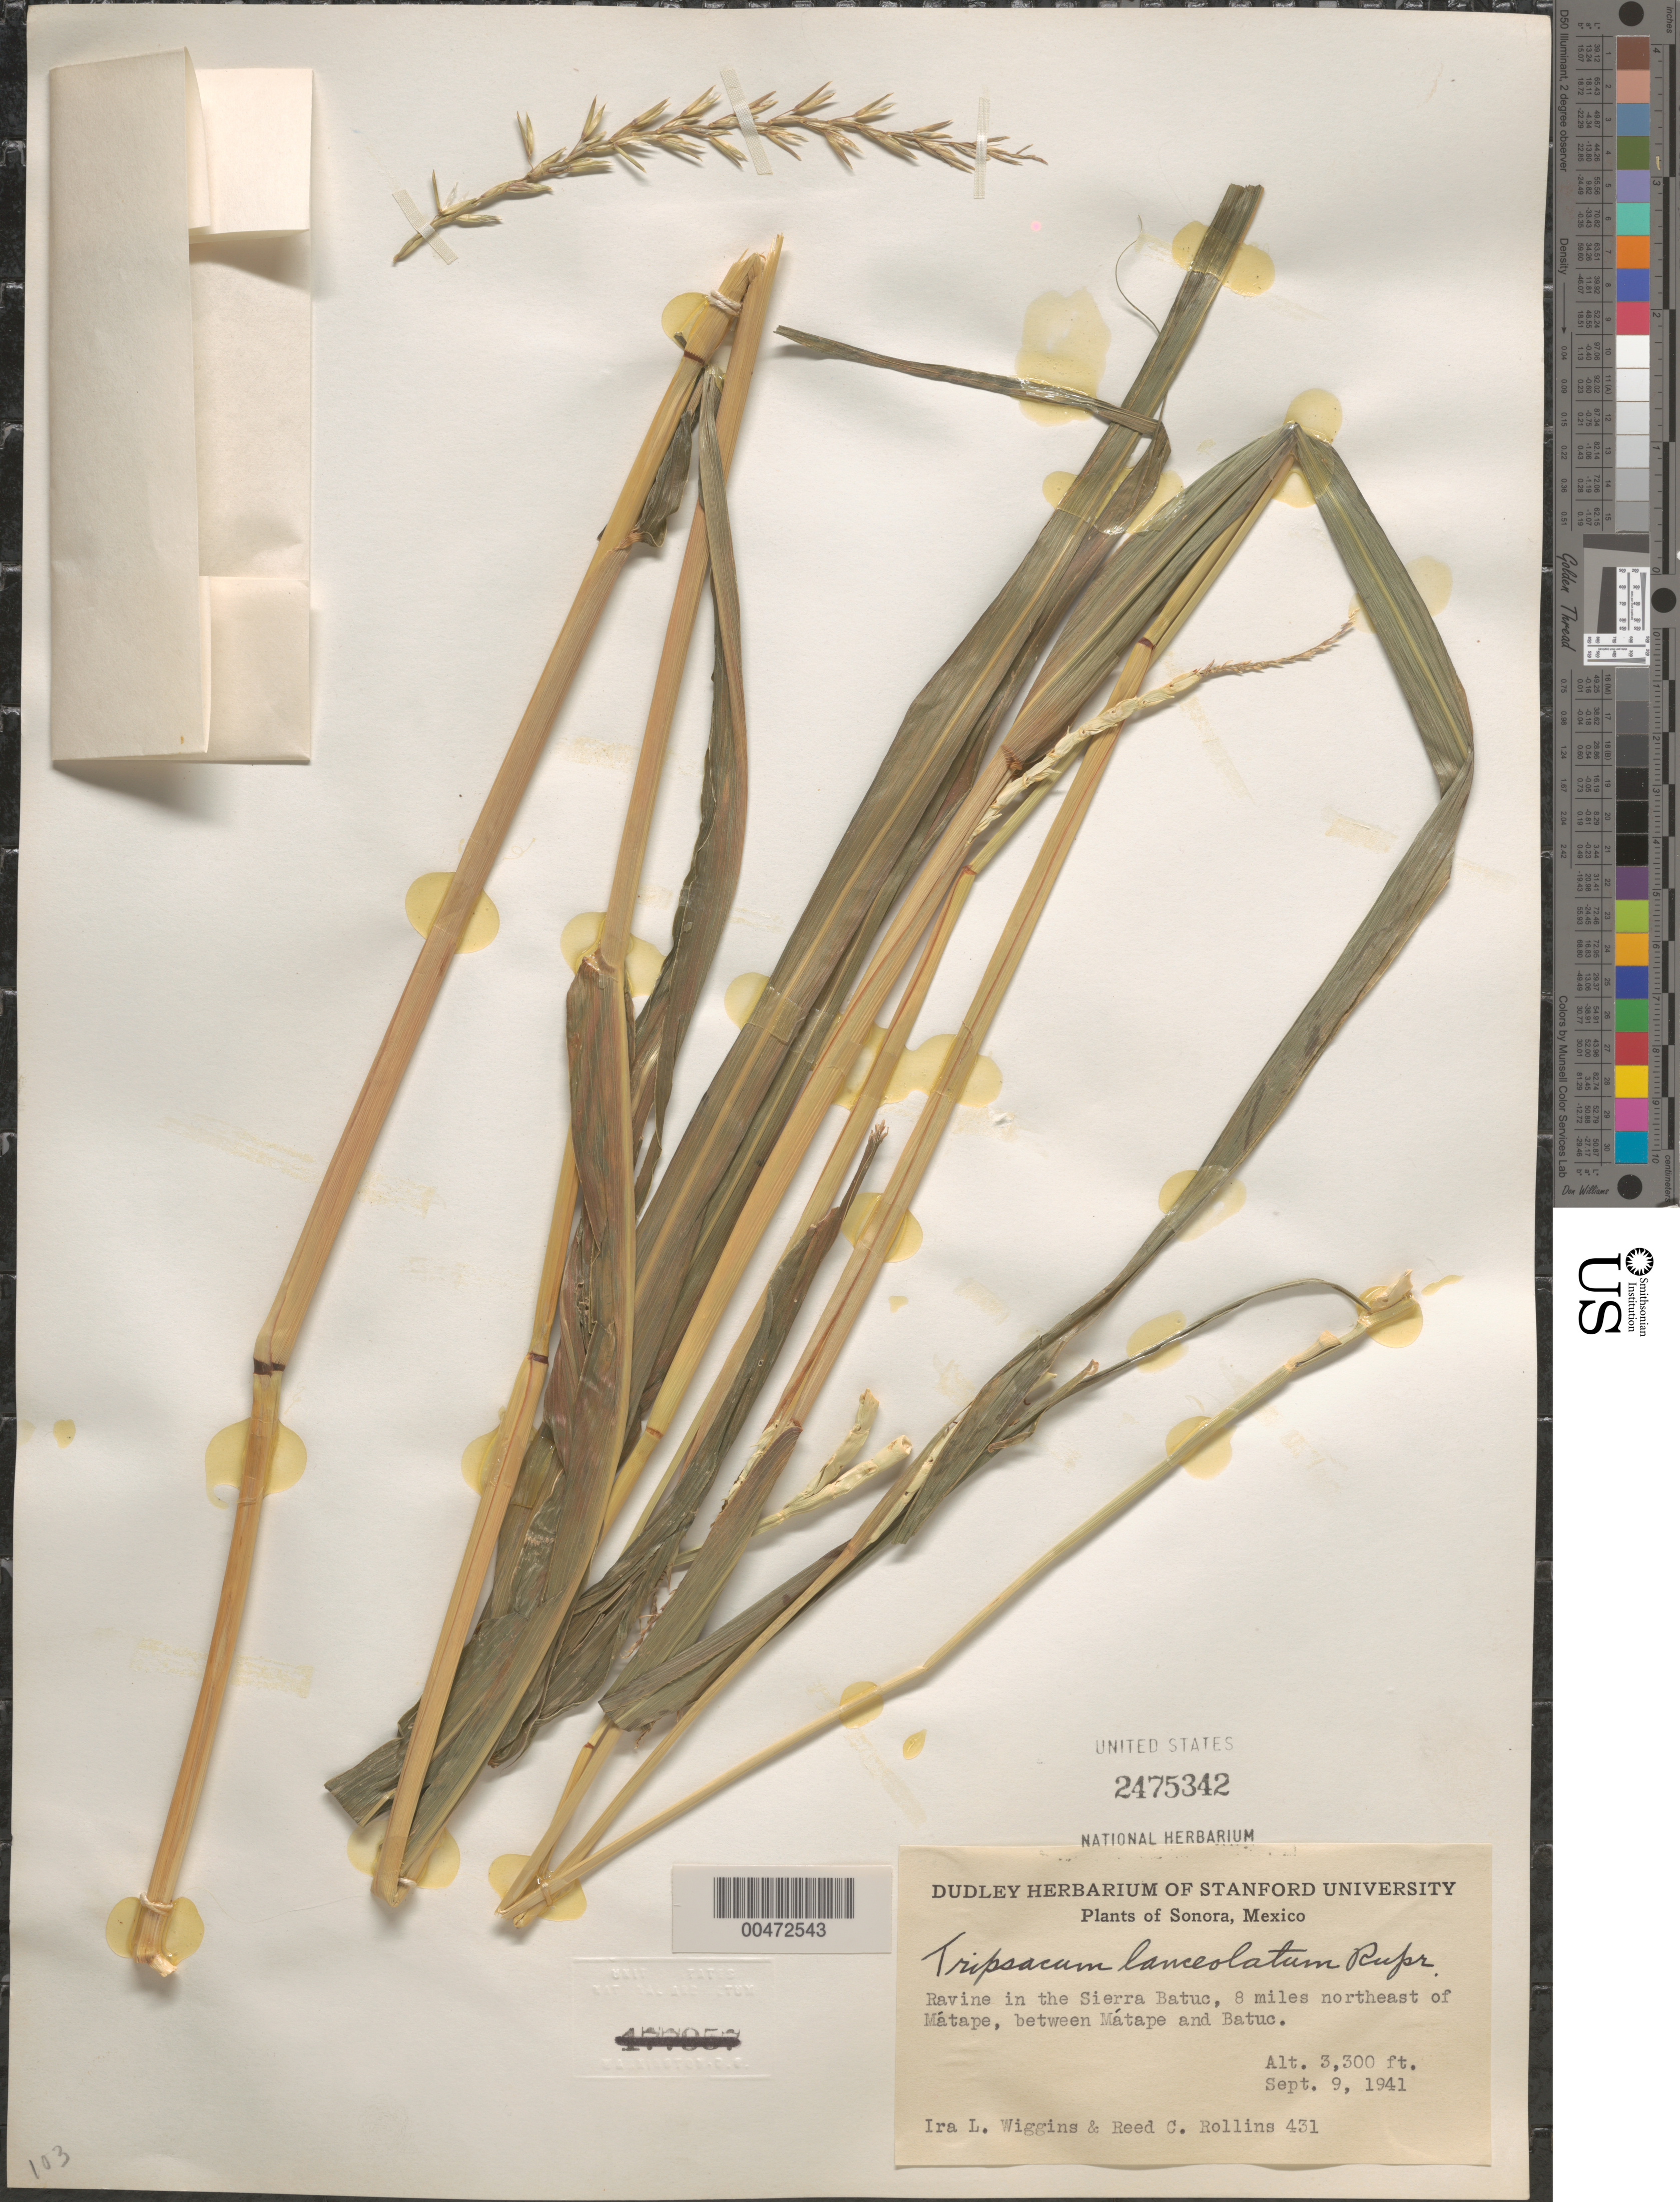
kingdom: Plantae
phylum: Tracheophyta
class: Liliopsida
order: Poales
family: Poaceae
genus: Tripsacum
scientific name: Tripsacum lanceolatum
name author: Rupr. ex E. Fourn.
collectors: I. L. Wiggins & R. C. Rollins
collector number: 431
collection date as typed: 9 Sep 1941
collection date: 1941-09-09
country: Mexico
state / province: Sonora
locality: In the Sierra Batuc, 8 mi NE of Matape, between Matape & Batuc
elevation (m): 1006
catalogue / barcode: US 2475342